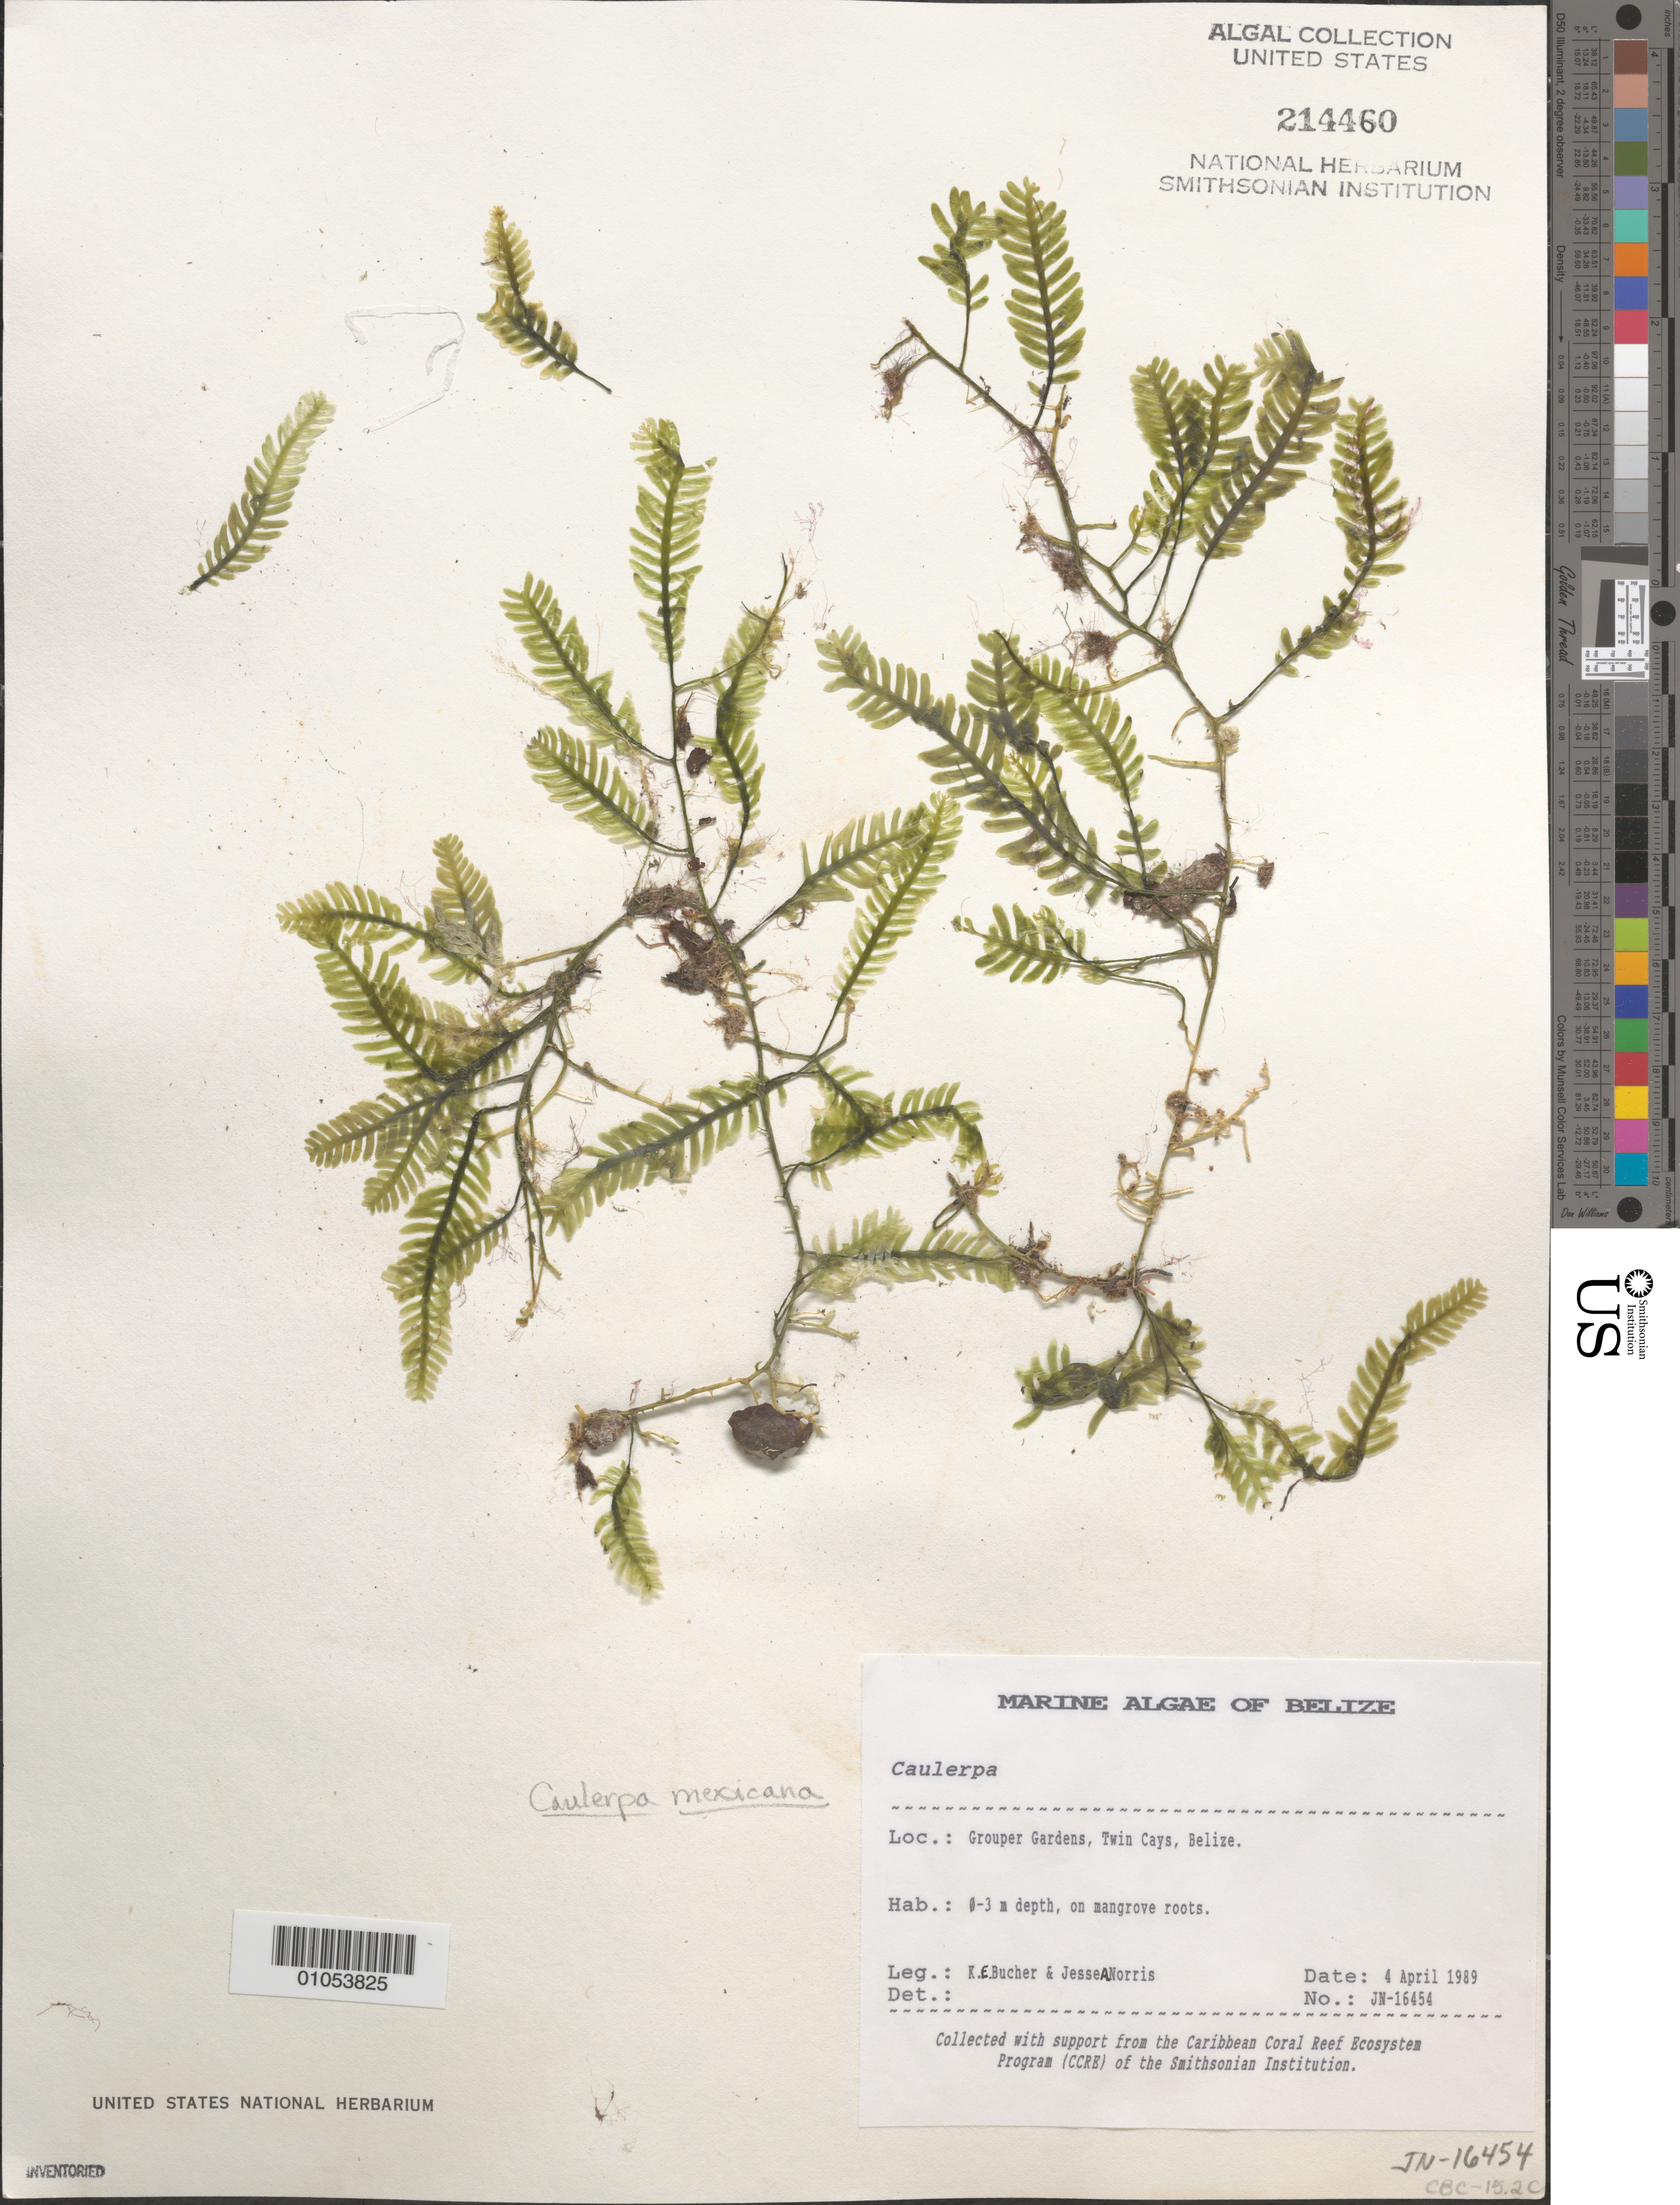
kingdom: Plantae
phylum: Chlorophyta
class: Ulvophyceae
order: Bryopsidales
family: Caulerpaceae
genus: Caulerpa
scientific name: Caulerpa mexicana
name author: Sond. ex Kütz.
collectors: K. E. Bucher & J. A. Norris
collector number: JN-16454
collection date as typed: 04 Apr 1989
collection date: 1989-04-04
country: Belize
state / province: Stann Creek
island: Twin Cays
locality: Grouper Gardens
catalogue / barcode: US 214460